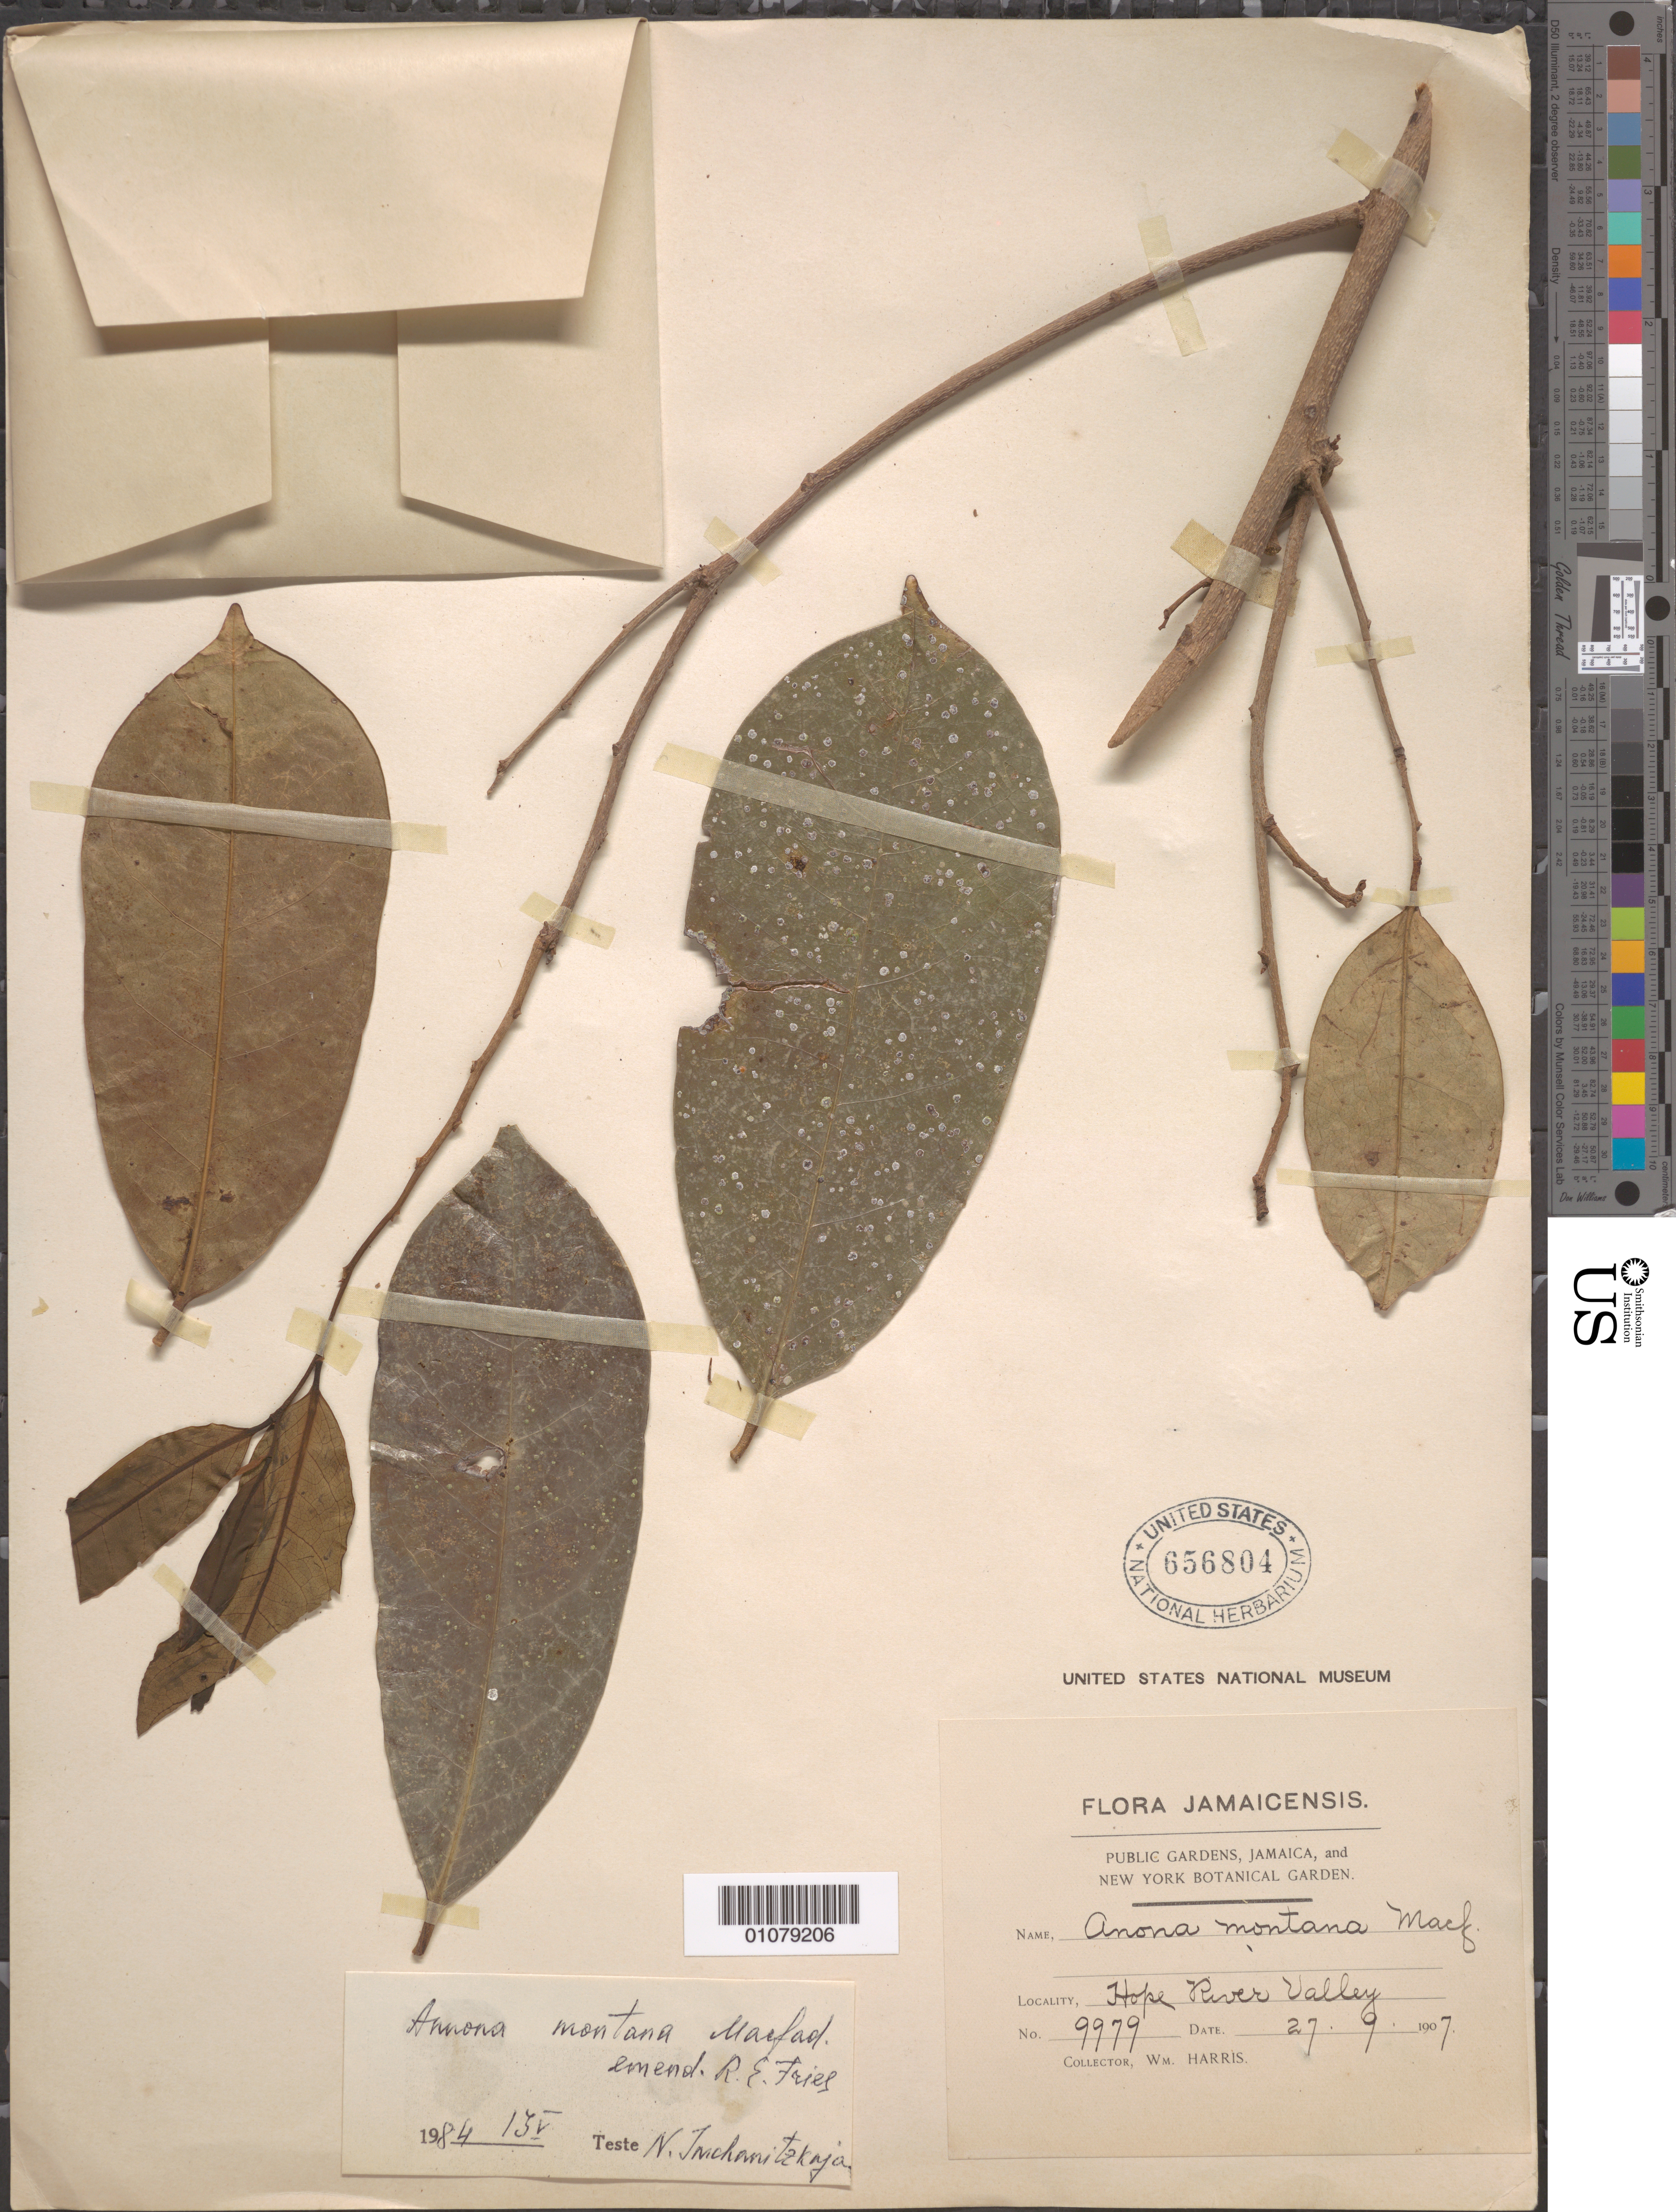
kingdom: Plantae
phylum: Tracheophyta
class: Magnoliopsida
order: Magnoliales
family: Annonaceae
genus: Annona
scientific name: Annona montana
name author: Macfad.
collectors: W. Harris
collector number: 9979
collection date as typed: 27 Sep 1907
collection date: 1907-09-27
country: Jamaica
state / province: Kingston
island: Jamaica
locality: Hope River Valley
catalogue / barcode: US 656804